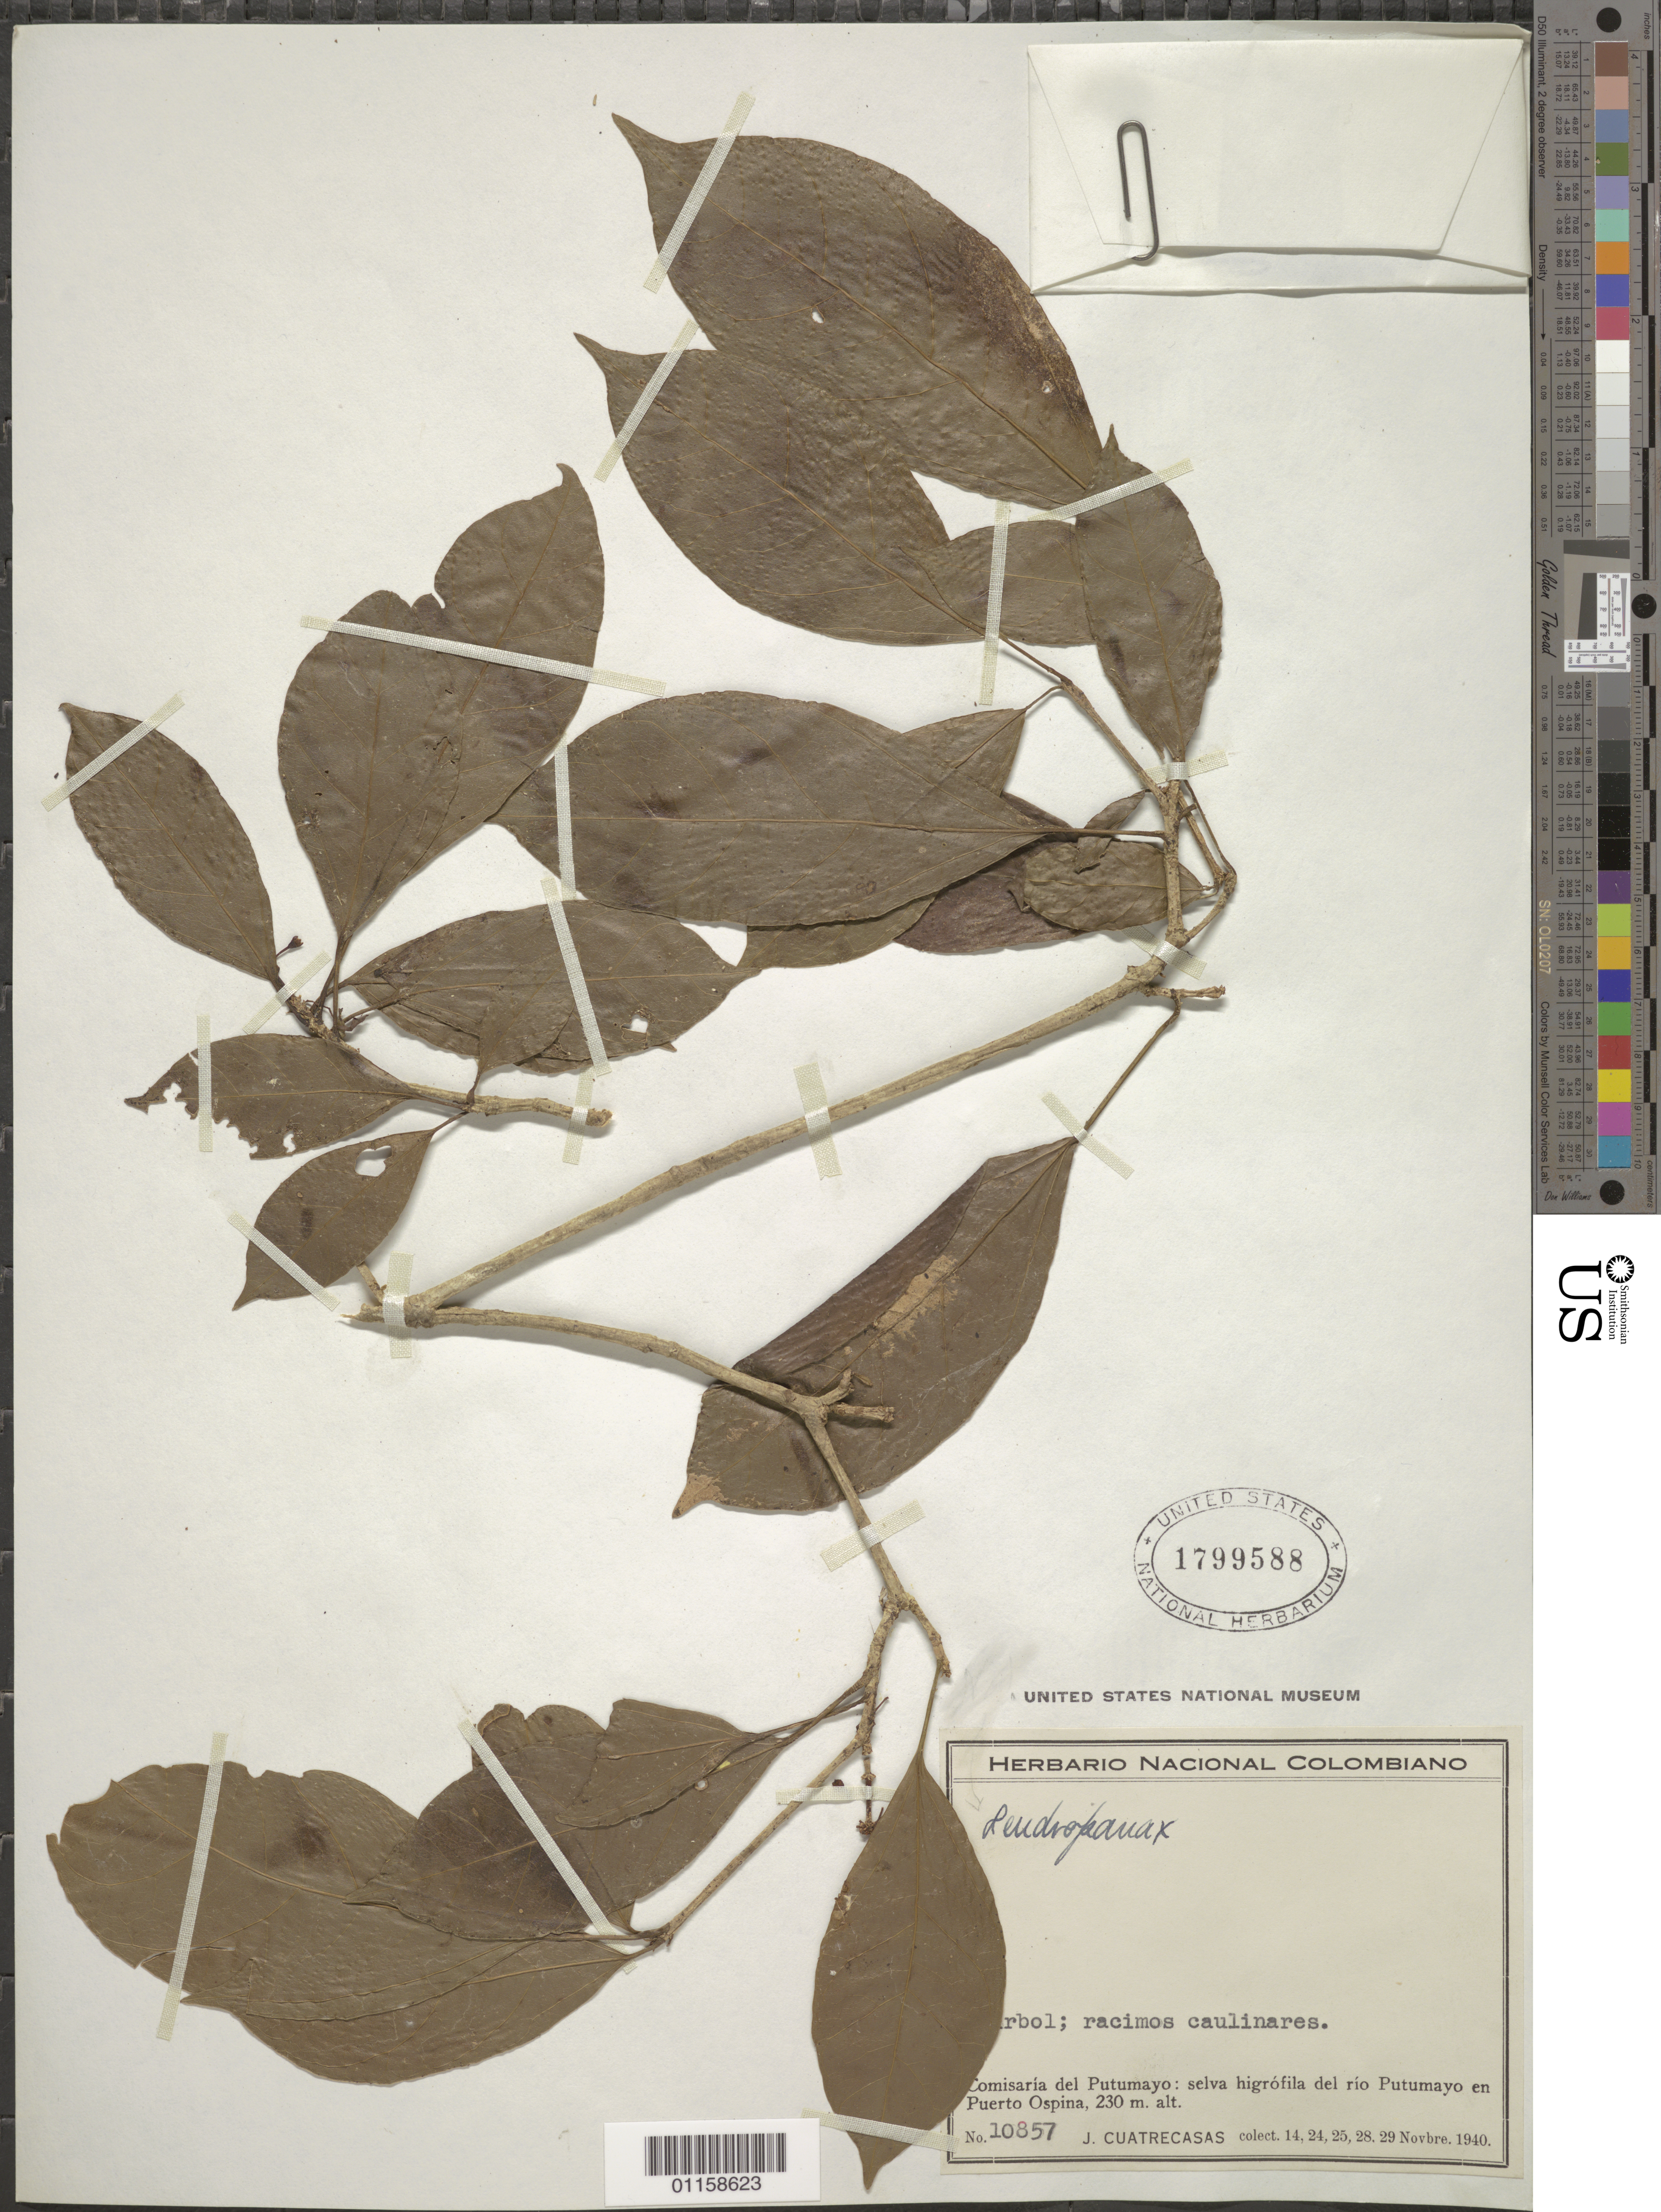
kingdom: Plantae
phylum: Tracheophyta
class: Magnoliopsida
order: Apiales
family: Araliaceae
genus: Dendropanax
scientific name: Dendropanax sp.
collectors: J. Cuatrecasas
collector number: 10857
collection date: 1940-11-14/1940-11-29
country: Colombia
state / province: Putumayo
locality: Puerto Ospina.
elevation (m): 230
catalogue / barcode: US 1799588